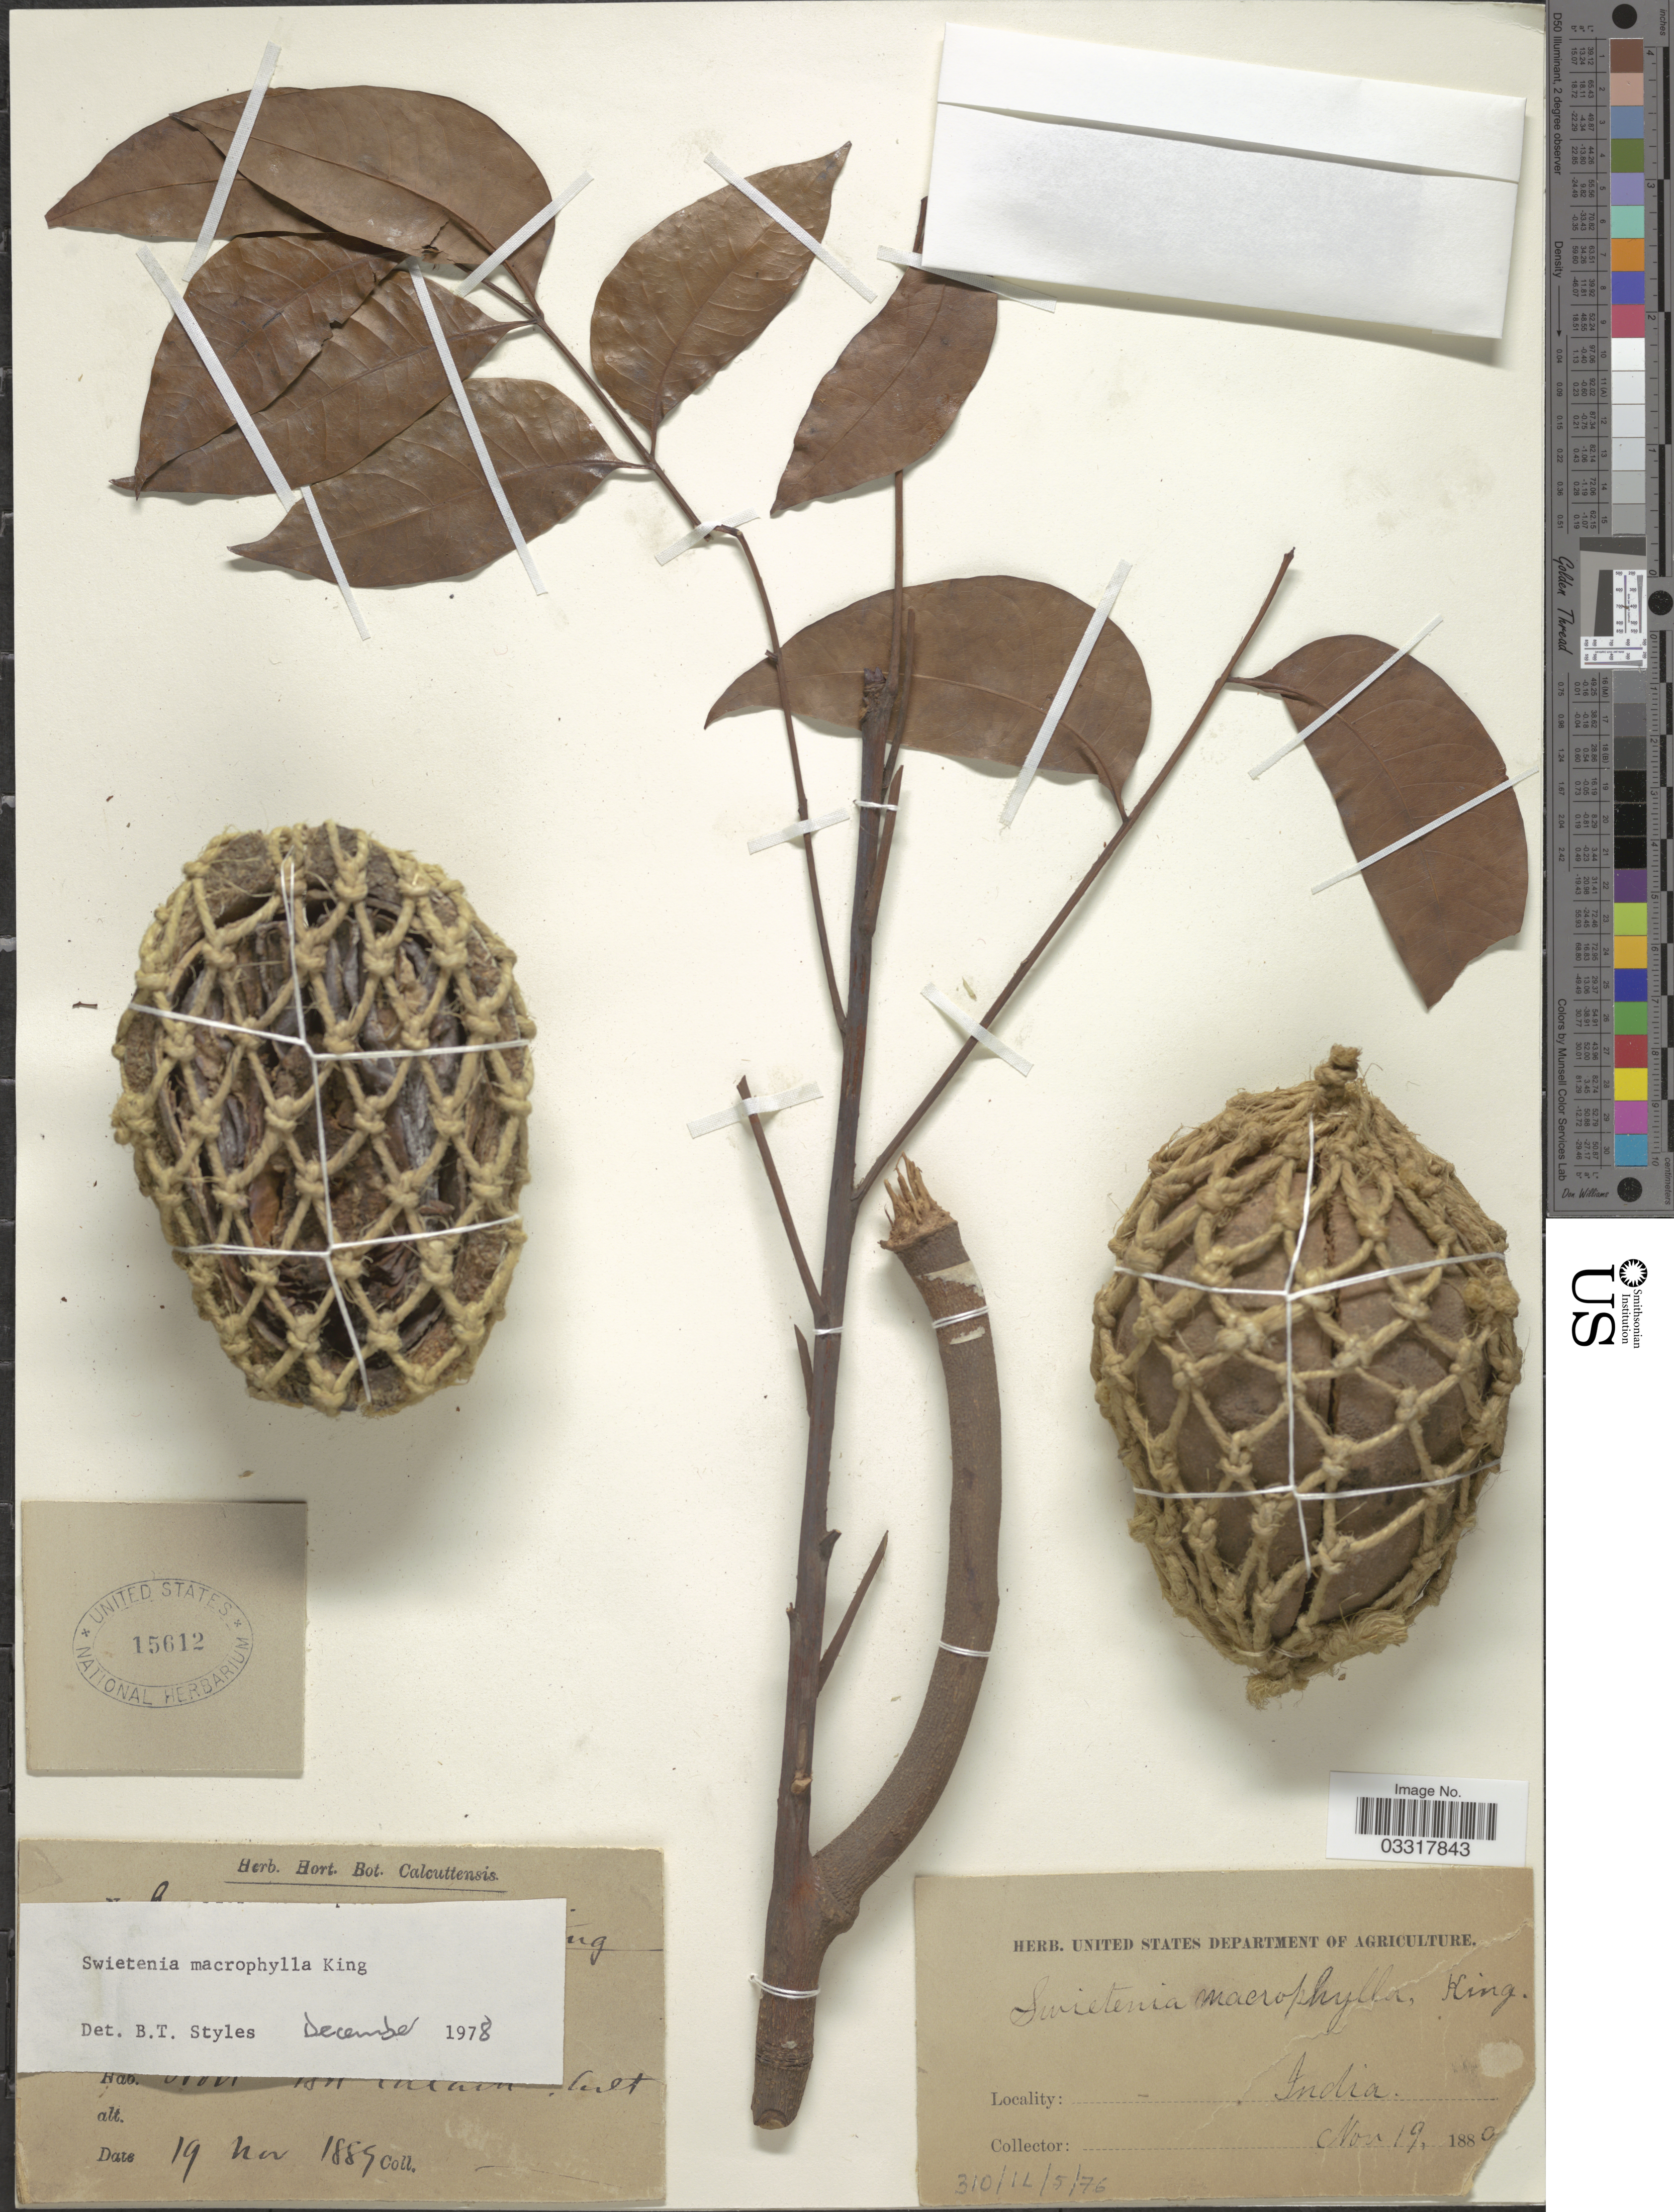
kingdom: Plantae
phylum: Tracheophyta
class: Magnoliopsida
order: Sapindales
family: Meliaceae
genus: Swietenia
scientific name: Swietenia macrophylla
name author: King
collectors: ex Herb. Hort. Bot. Calcuttensis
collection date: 1889-11-19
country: India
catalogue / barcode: US 15612